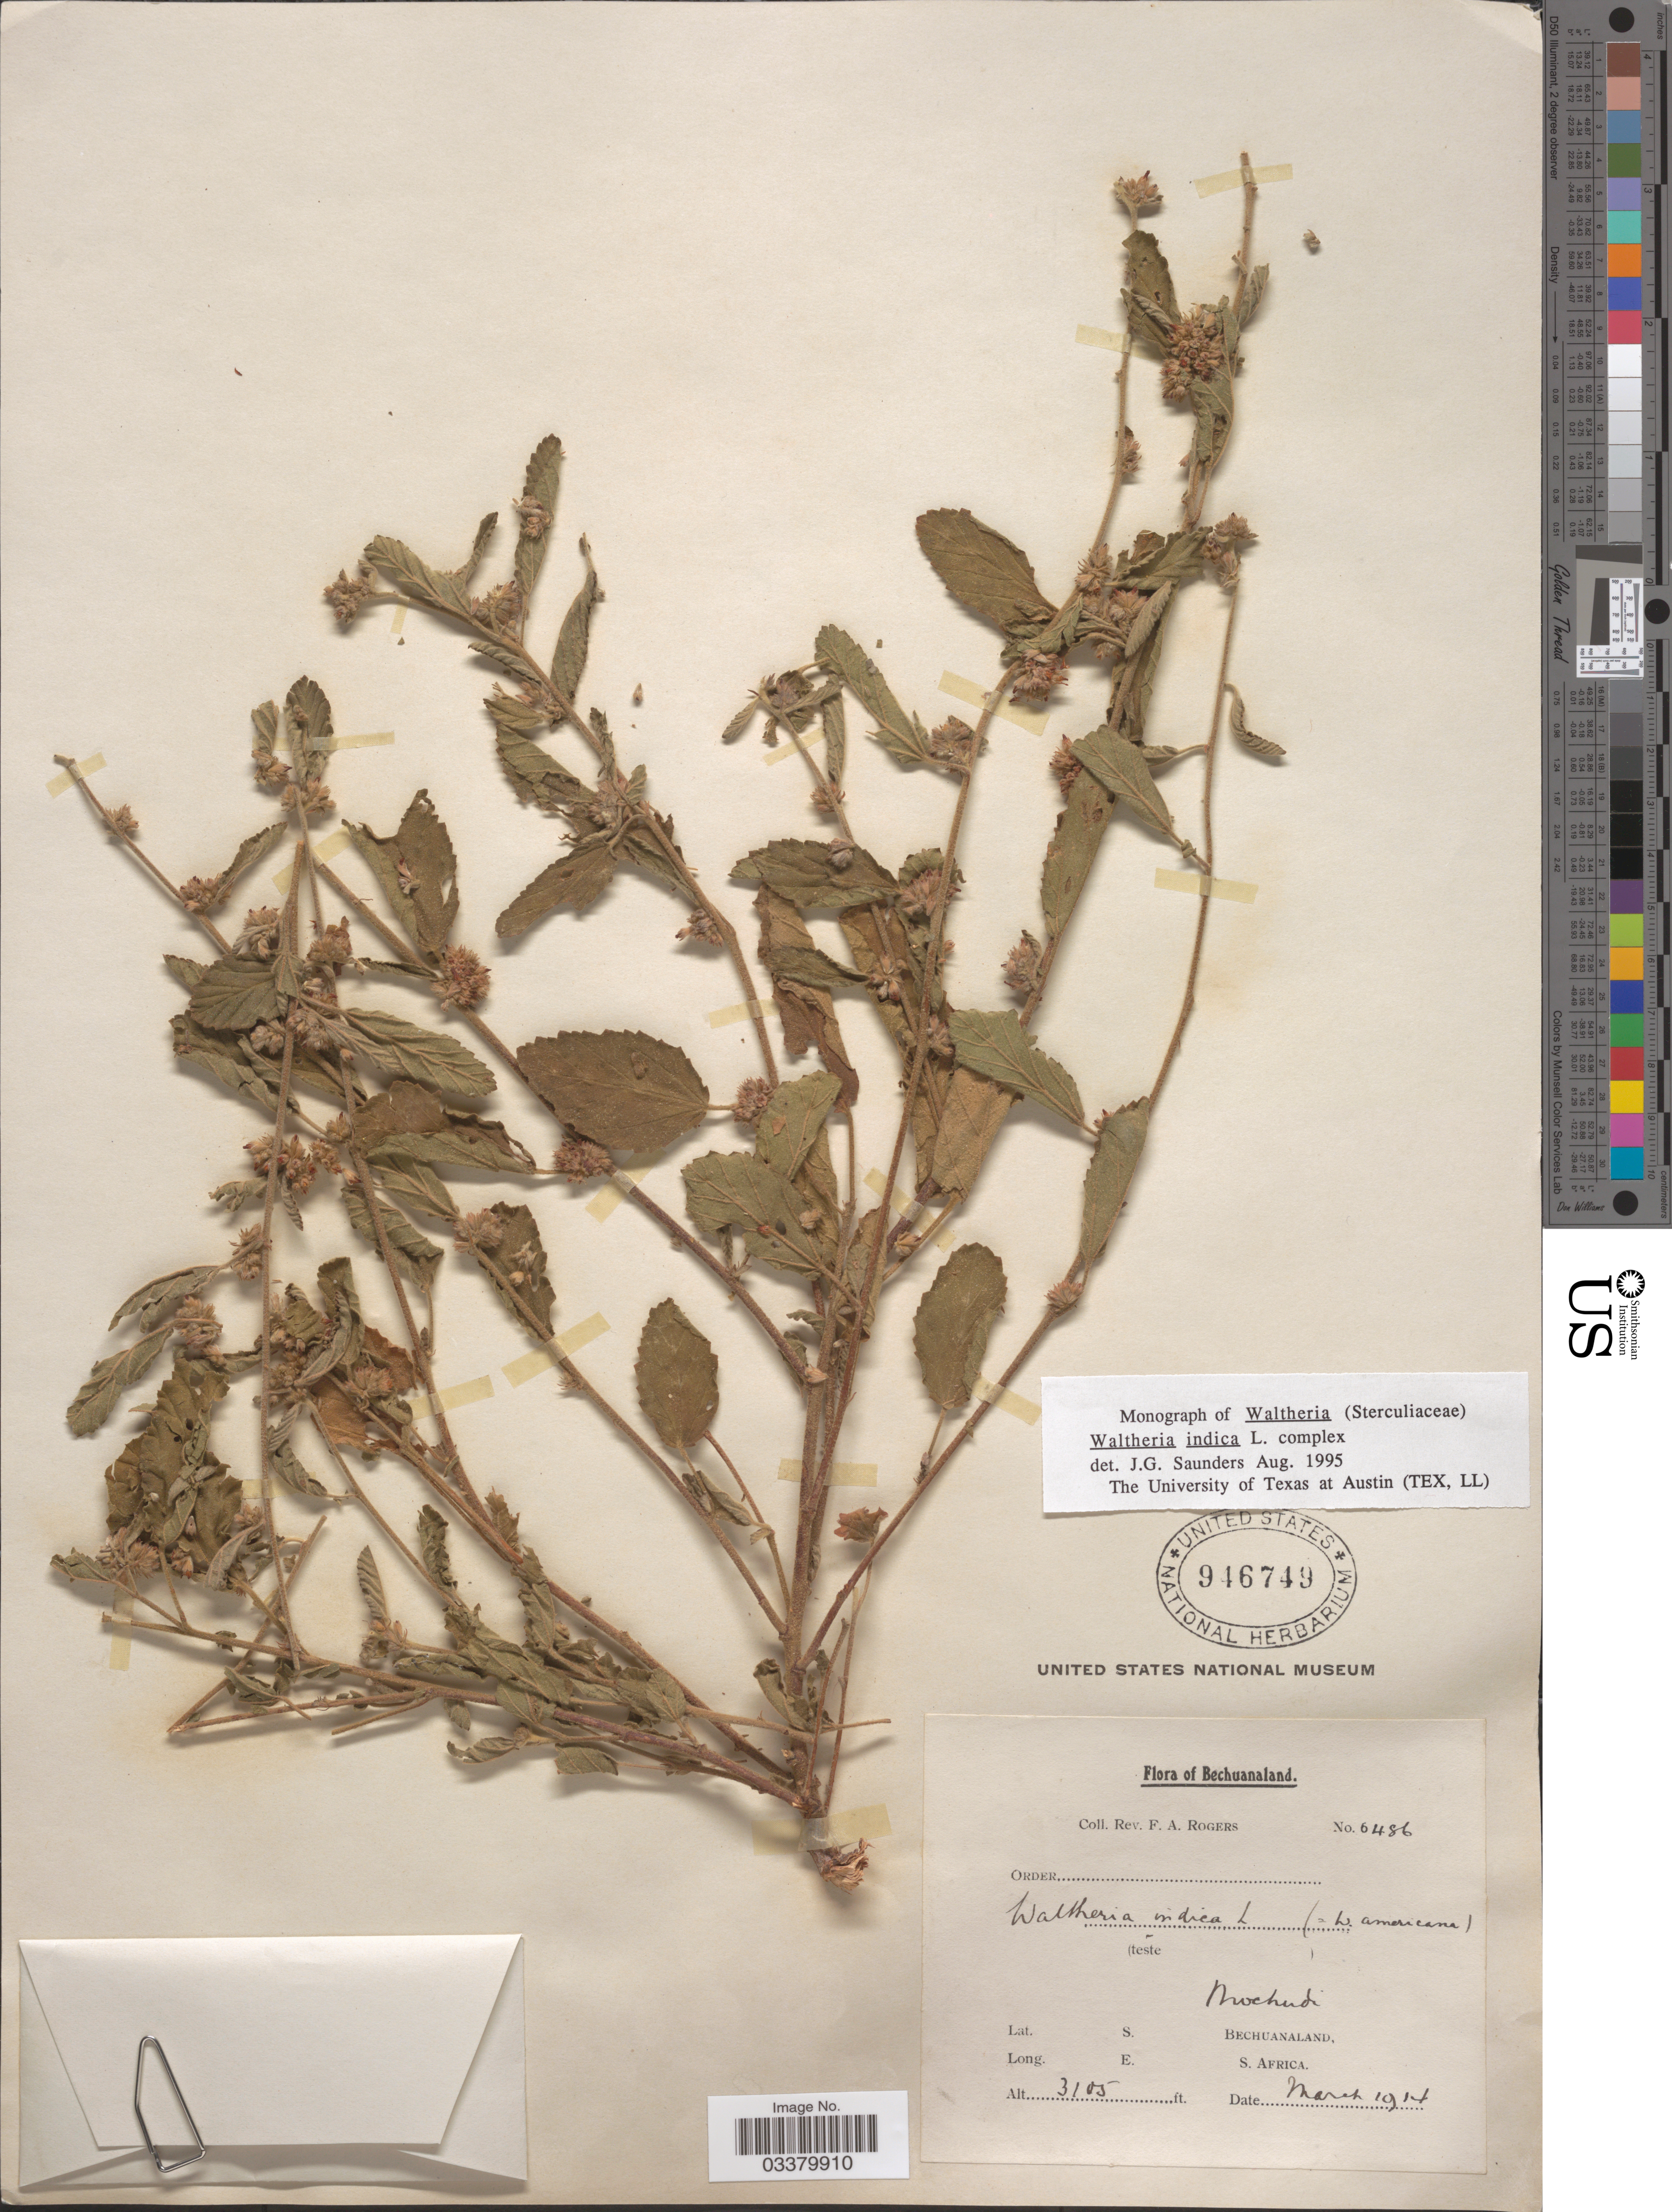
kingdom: Plantae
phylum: Tracheophyta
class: Magnoliopsida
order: Malvales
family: Malvaceae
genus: Waltheria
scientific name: Waltheria indica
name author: L.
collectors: F. A. Rogers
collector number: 0486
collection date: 1914-03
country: Botswana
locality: Mochudi, Bechuanaland. S. Africa.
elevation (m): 946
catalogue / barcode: US 946749